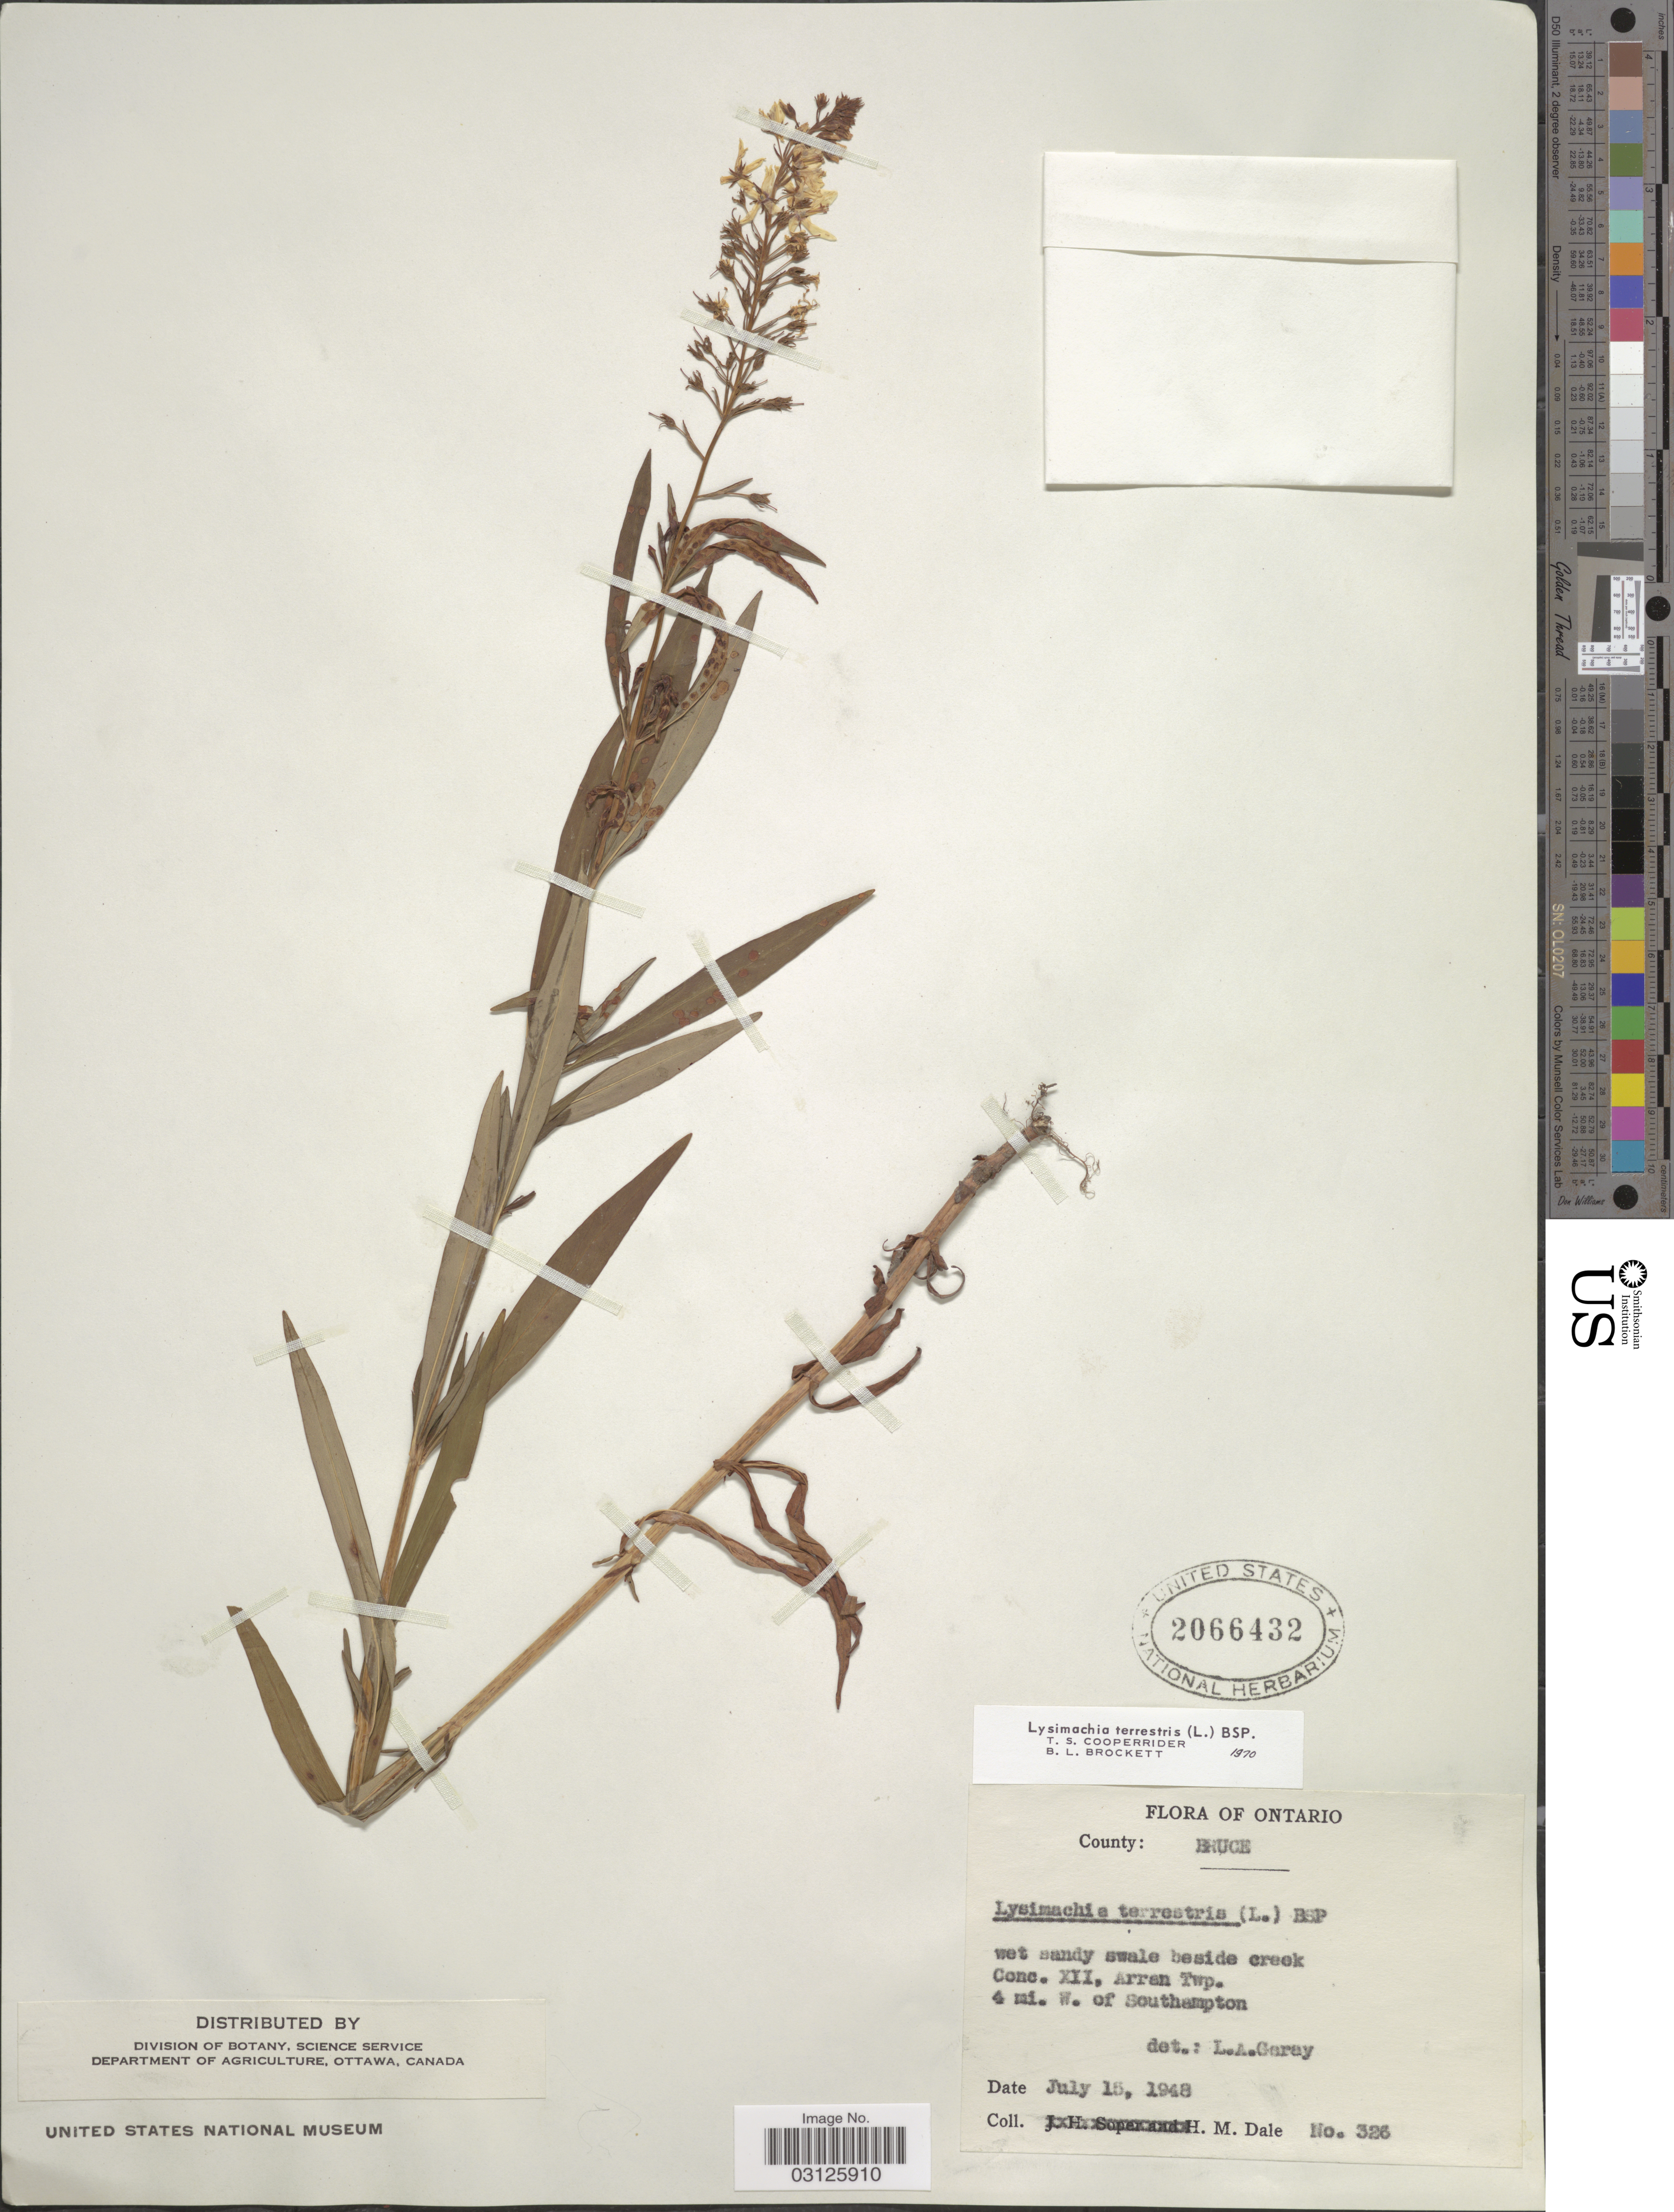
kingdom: Plantae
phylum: Tracheophyta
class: Magnoliopsida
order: Ericales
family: Primulaceae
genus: Lysimachia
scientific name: Lysimachia terrestris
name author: (L.) Britton, Stearns & Poggenb.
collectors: H. M. Dale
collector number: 326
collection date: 1948-07-15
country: Canada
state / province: Ontario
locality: County: Bruce. Beside creek Conc. XII, Arran Twp. 4 mi. W. of Southampton.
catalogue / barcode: US 2066432